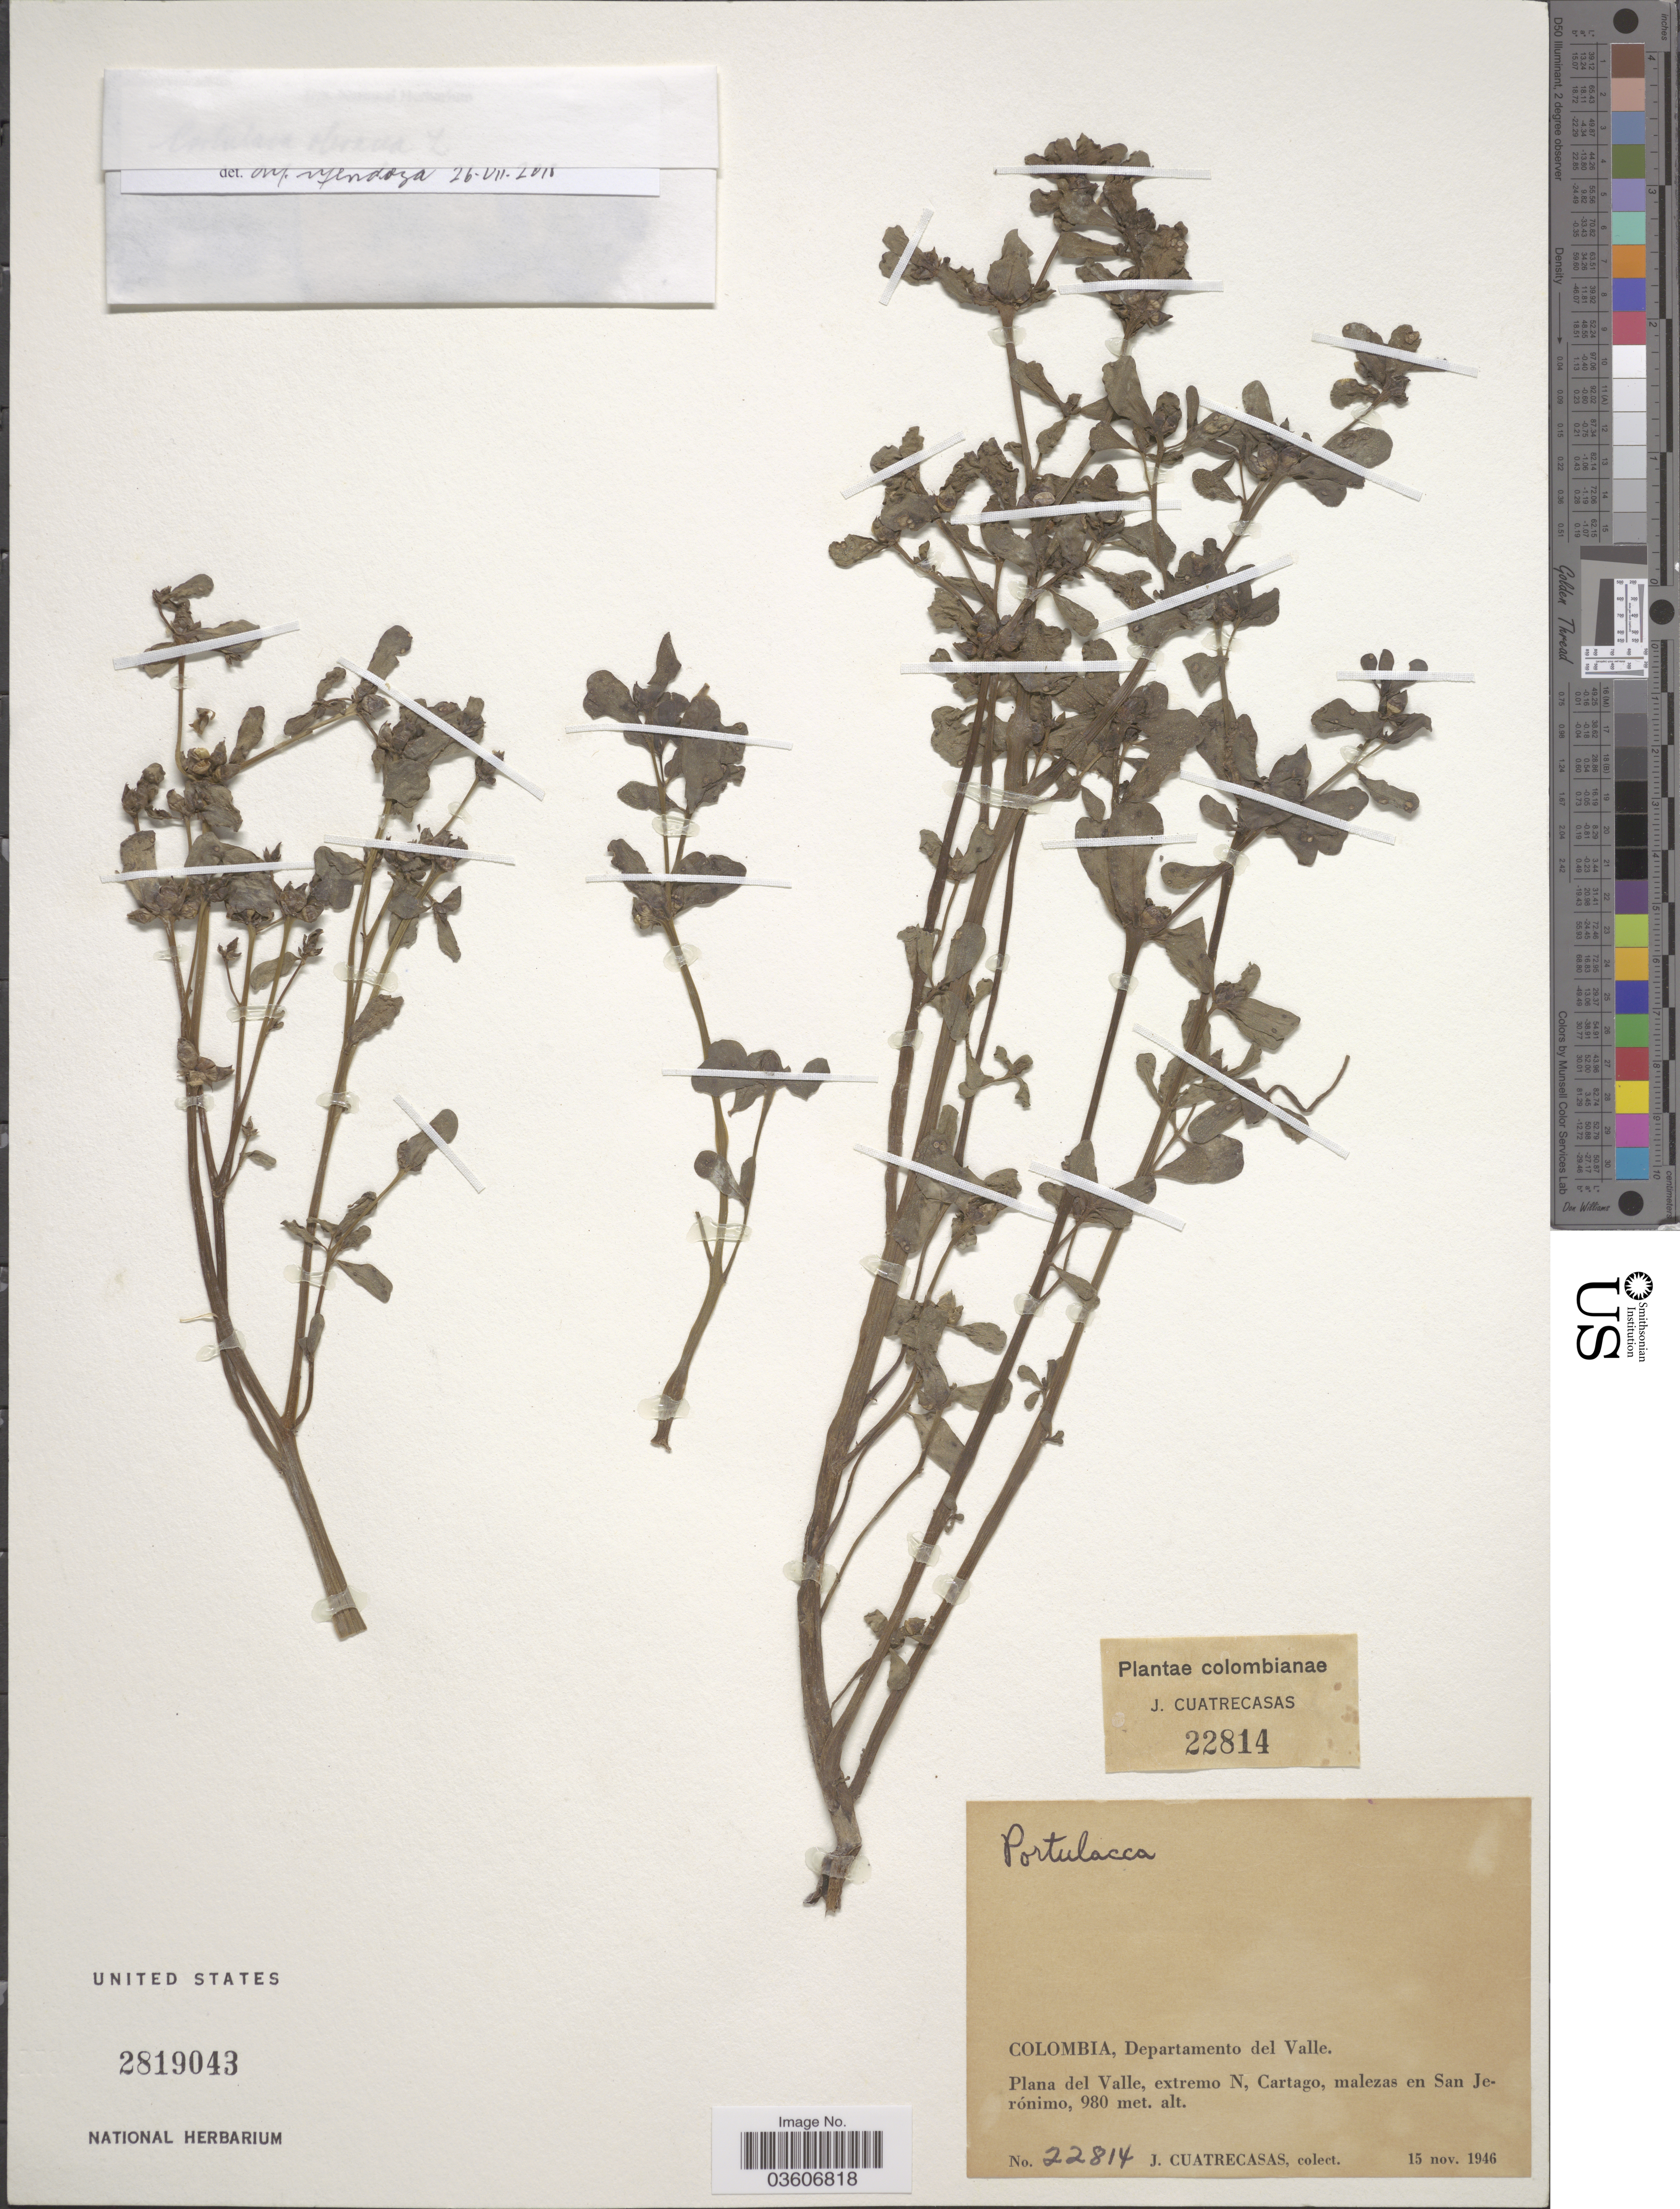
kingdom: Plantae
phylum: Tracheophyta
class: Magnoliopsida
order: Caryophyllales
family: Portulacaceae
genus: Portulaca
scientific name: Portulaca sp.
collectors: J. Cuatrecasas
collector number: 22814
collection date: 1946-11-15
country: Colombia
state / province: Valle del Cauca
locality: Departamento del Valle. Plana del Valle, extremo N, Cartago, malezas en San Jerónimo.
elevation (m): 980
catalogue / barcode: US 2819043